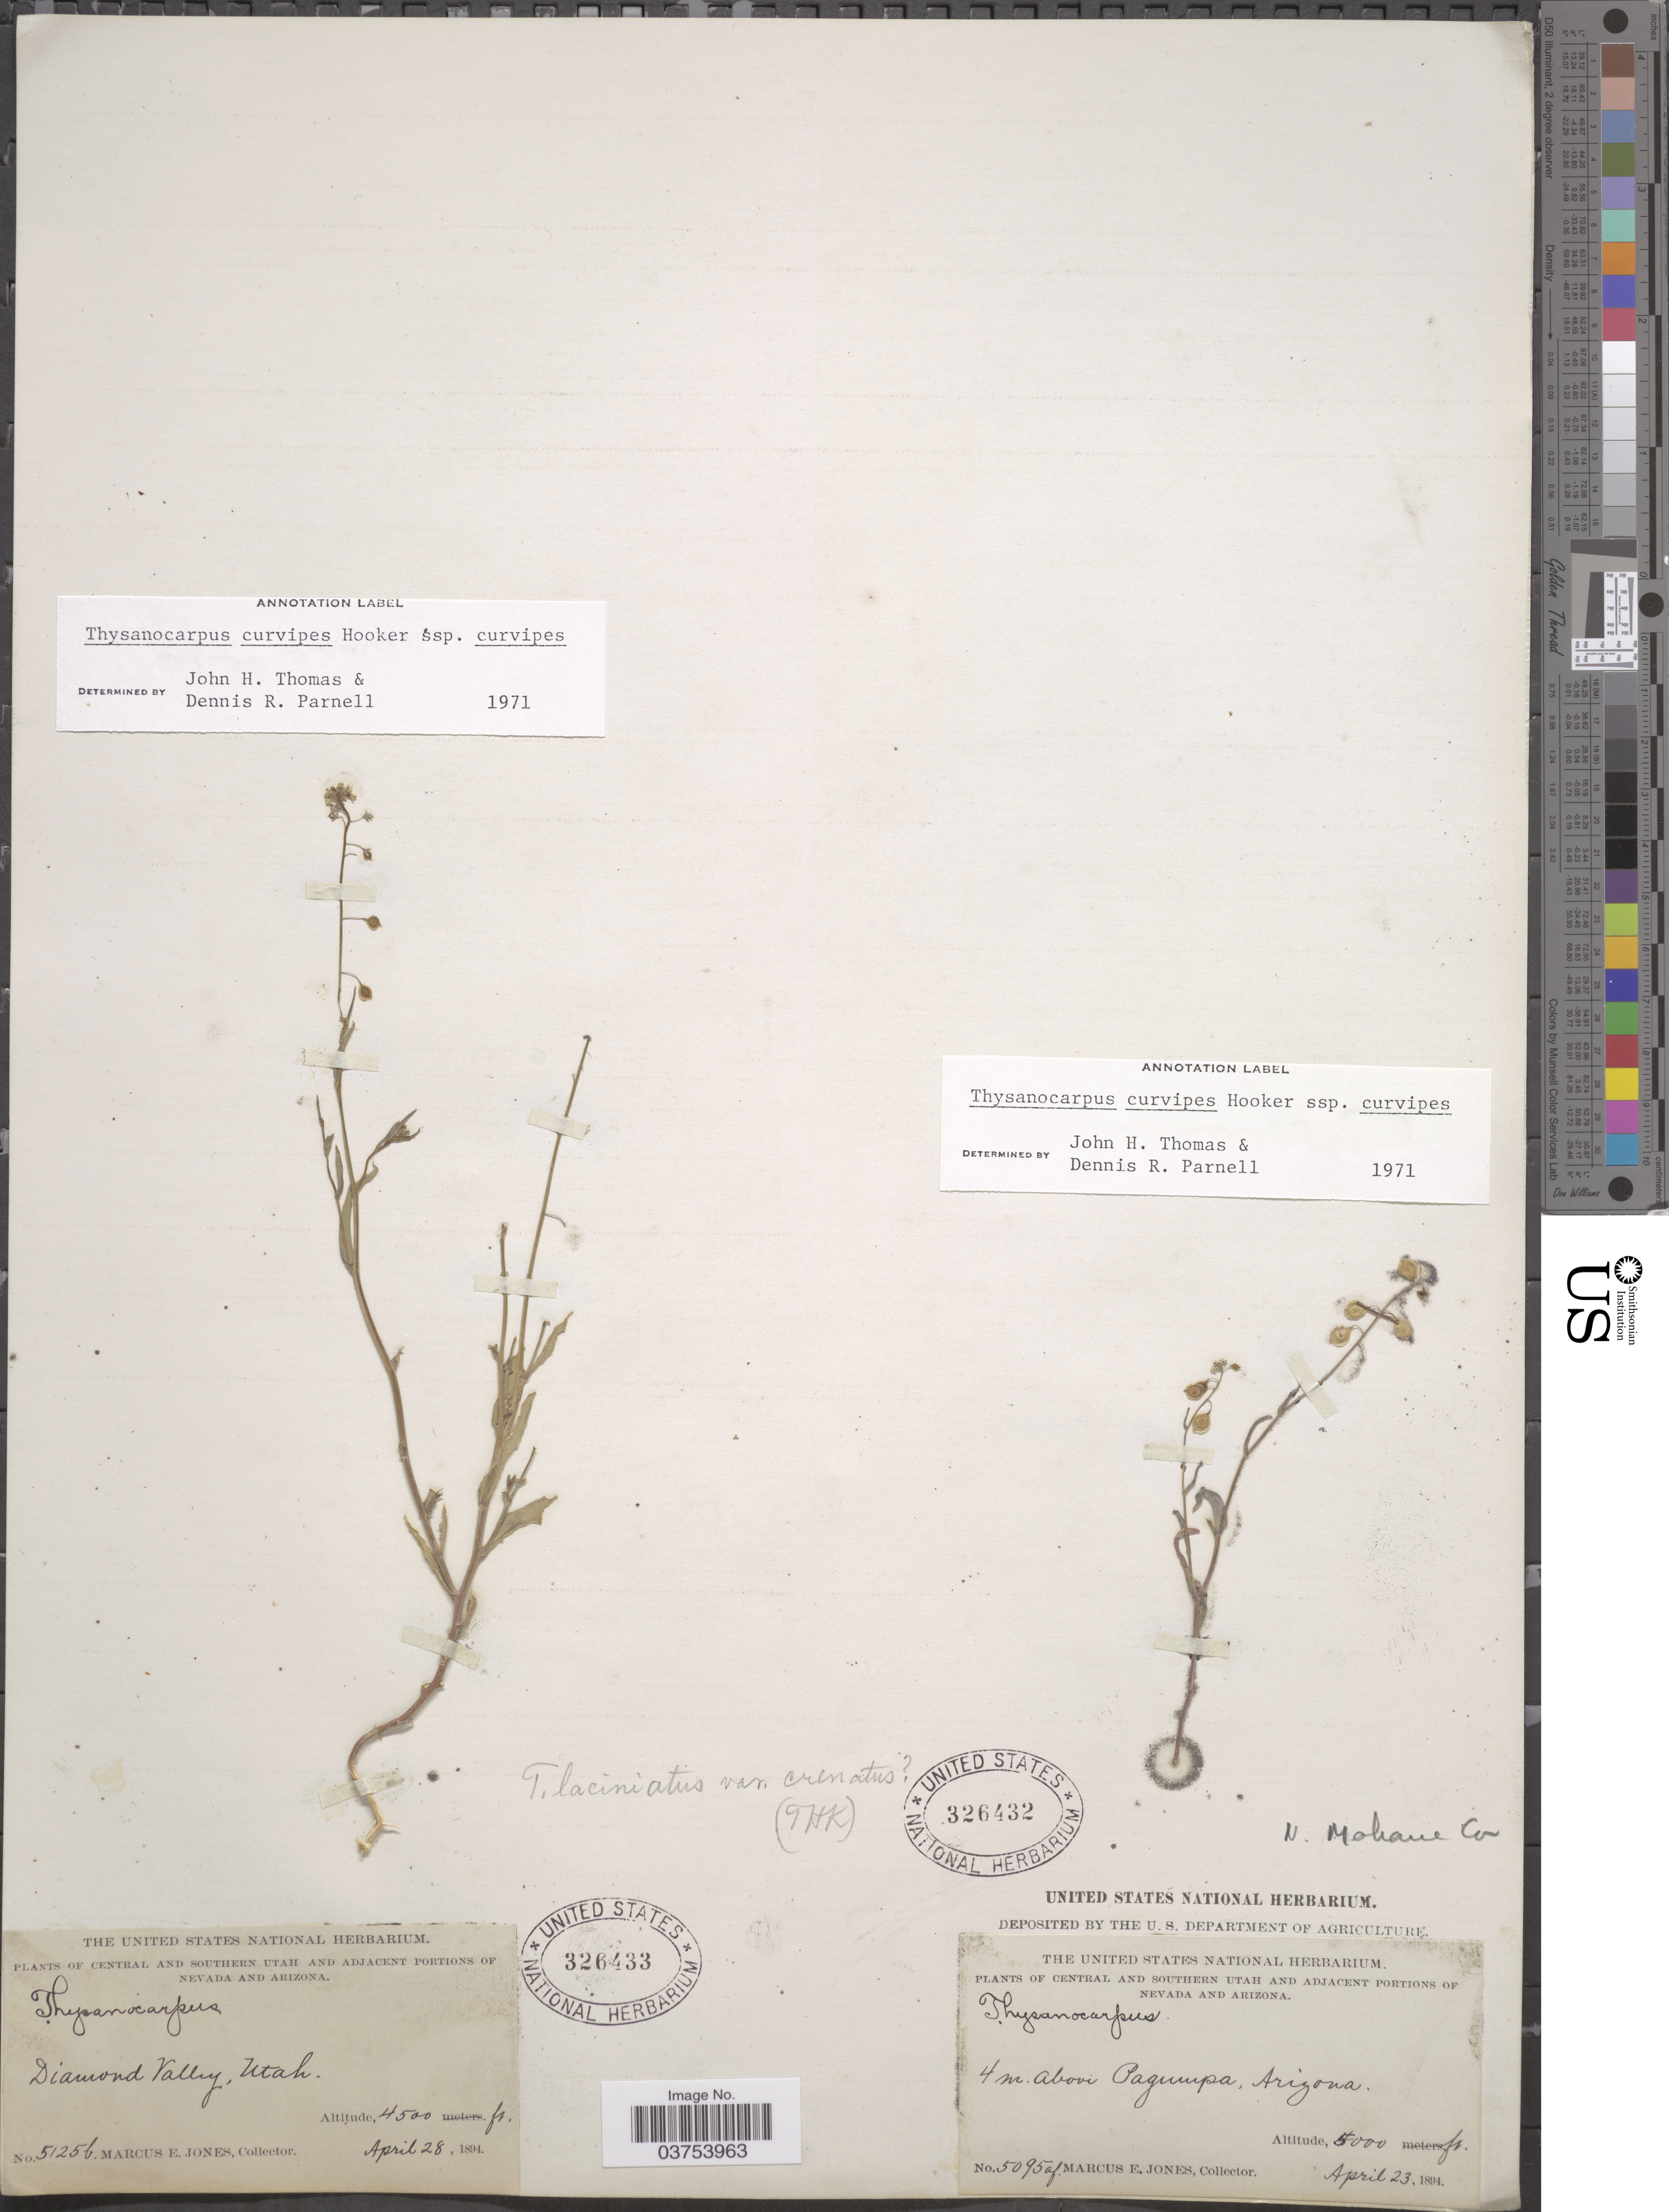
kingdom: Plantae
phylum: Tracheophyta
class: Magnoliopsida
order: Brassicales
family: Brassicaceae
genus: Thysanocarpus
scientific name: Thysanocarpus curvipes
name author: Hook.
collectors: M. E. Jones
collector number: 5095af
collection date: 1894-04-23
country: United States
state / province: Arizona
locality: Adjacent portions of Arizona. N. Mohave Co. 4 m. above Pagumpa.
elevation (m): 1524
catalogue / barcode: US 326432-2